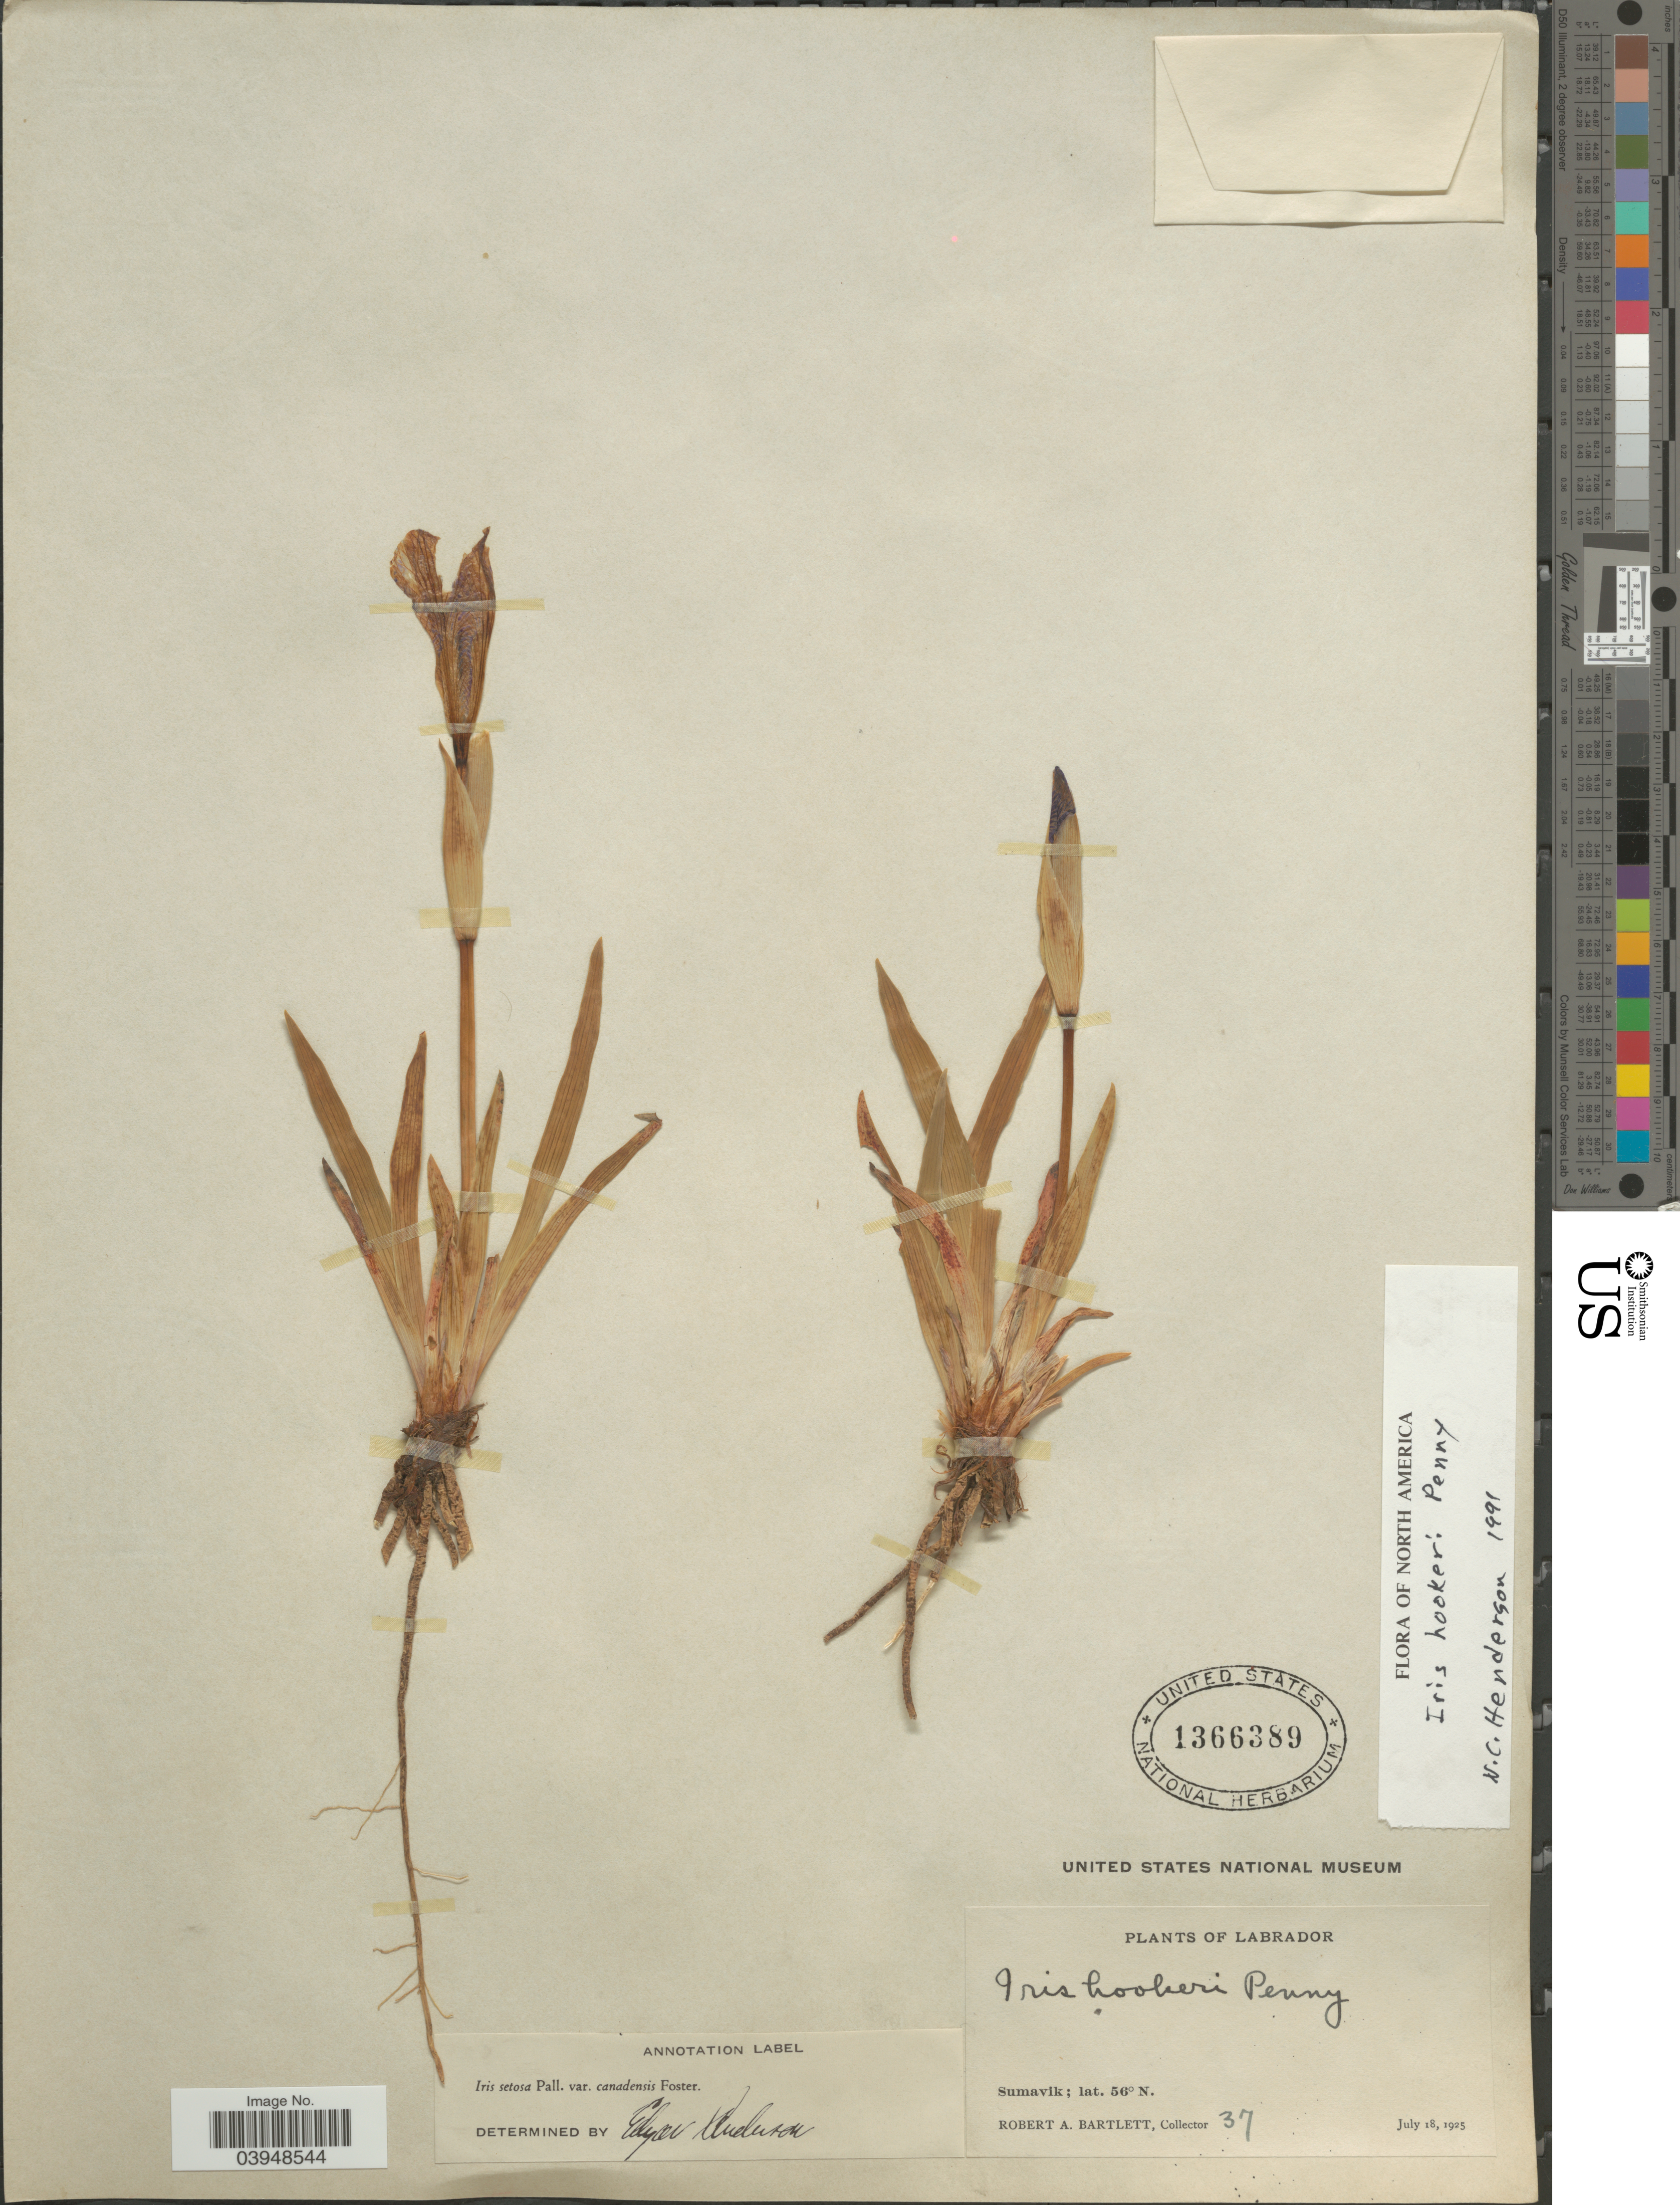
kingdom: Plantae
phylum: Tracheophyta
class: Liliopsida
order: Asparagales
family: Iridaceae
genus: Iris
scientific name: Iris hookeri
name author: Penny ex G. Don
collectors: R. W. Bartlett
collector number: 37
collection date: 1925-07-18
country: Canada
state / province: Newfoundland and Labrador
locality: Labrador. Sumavik.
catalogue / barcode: US 1366389